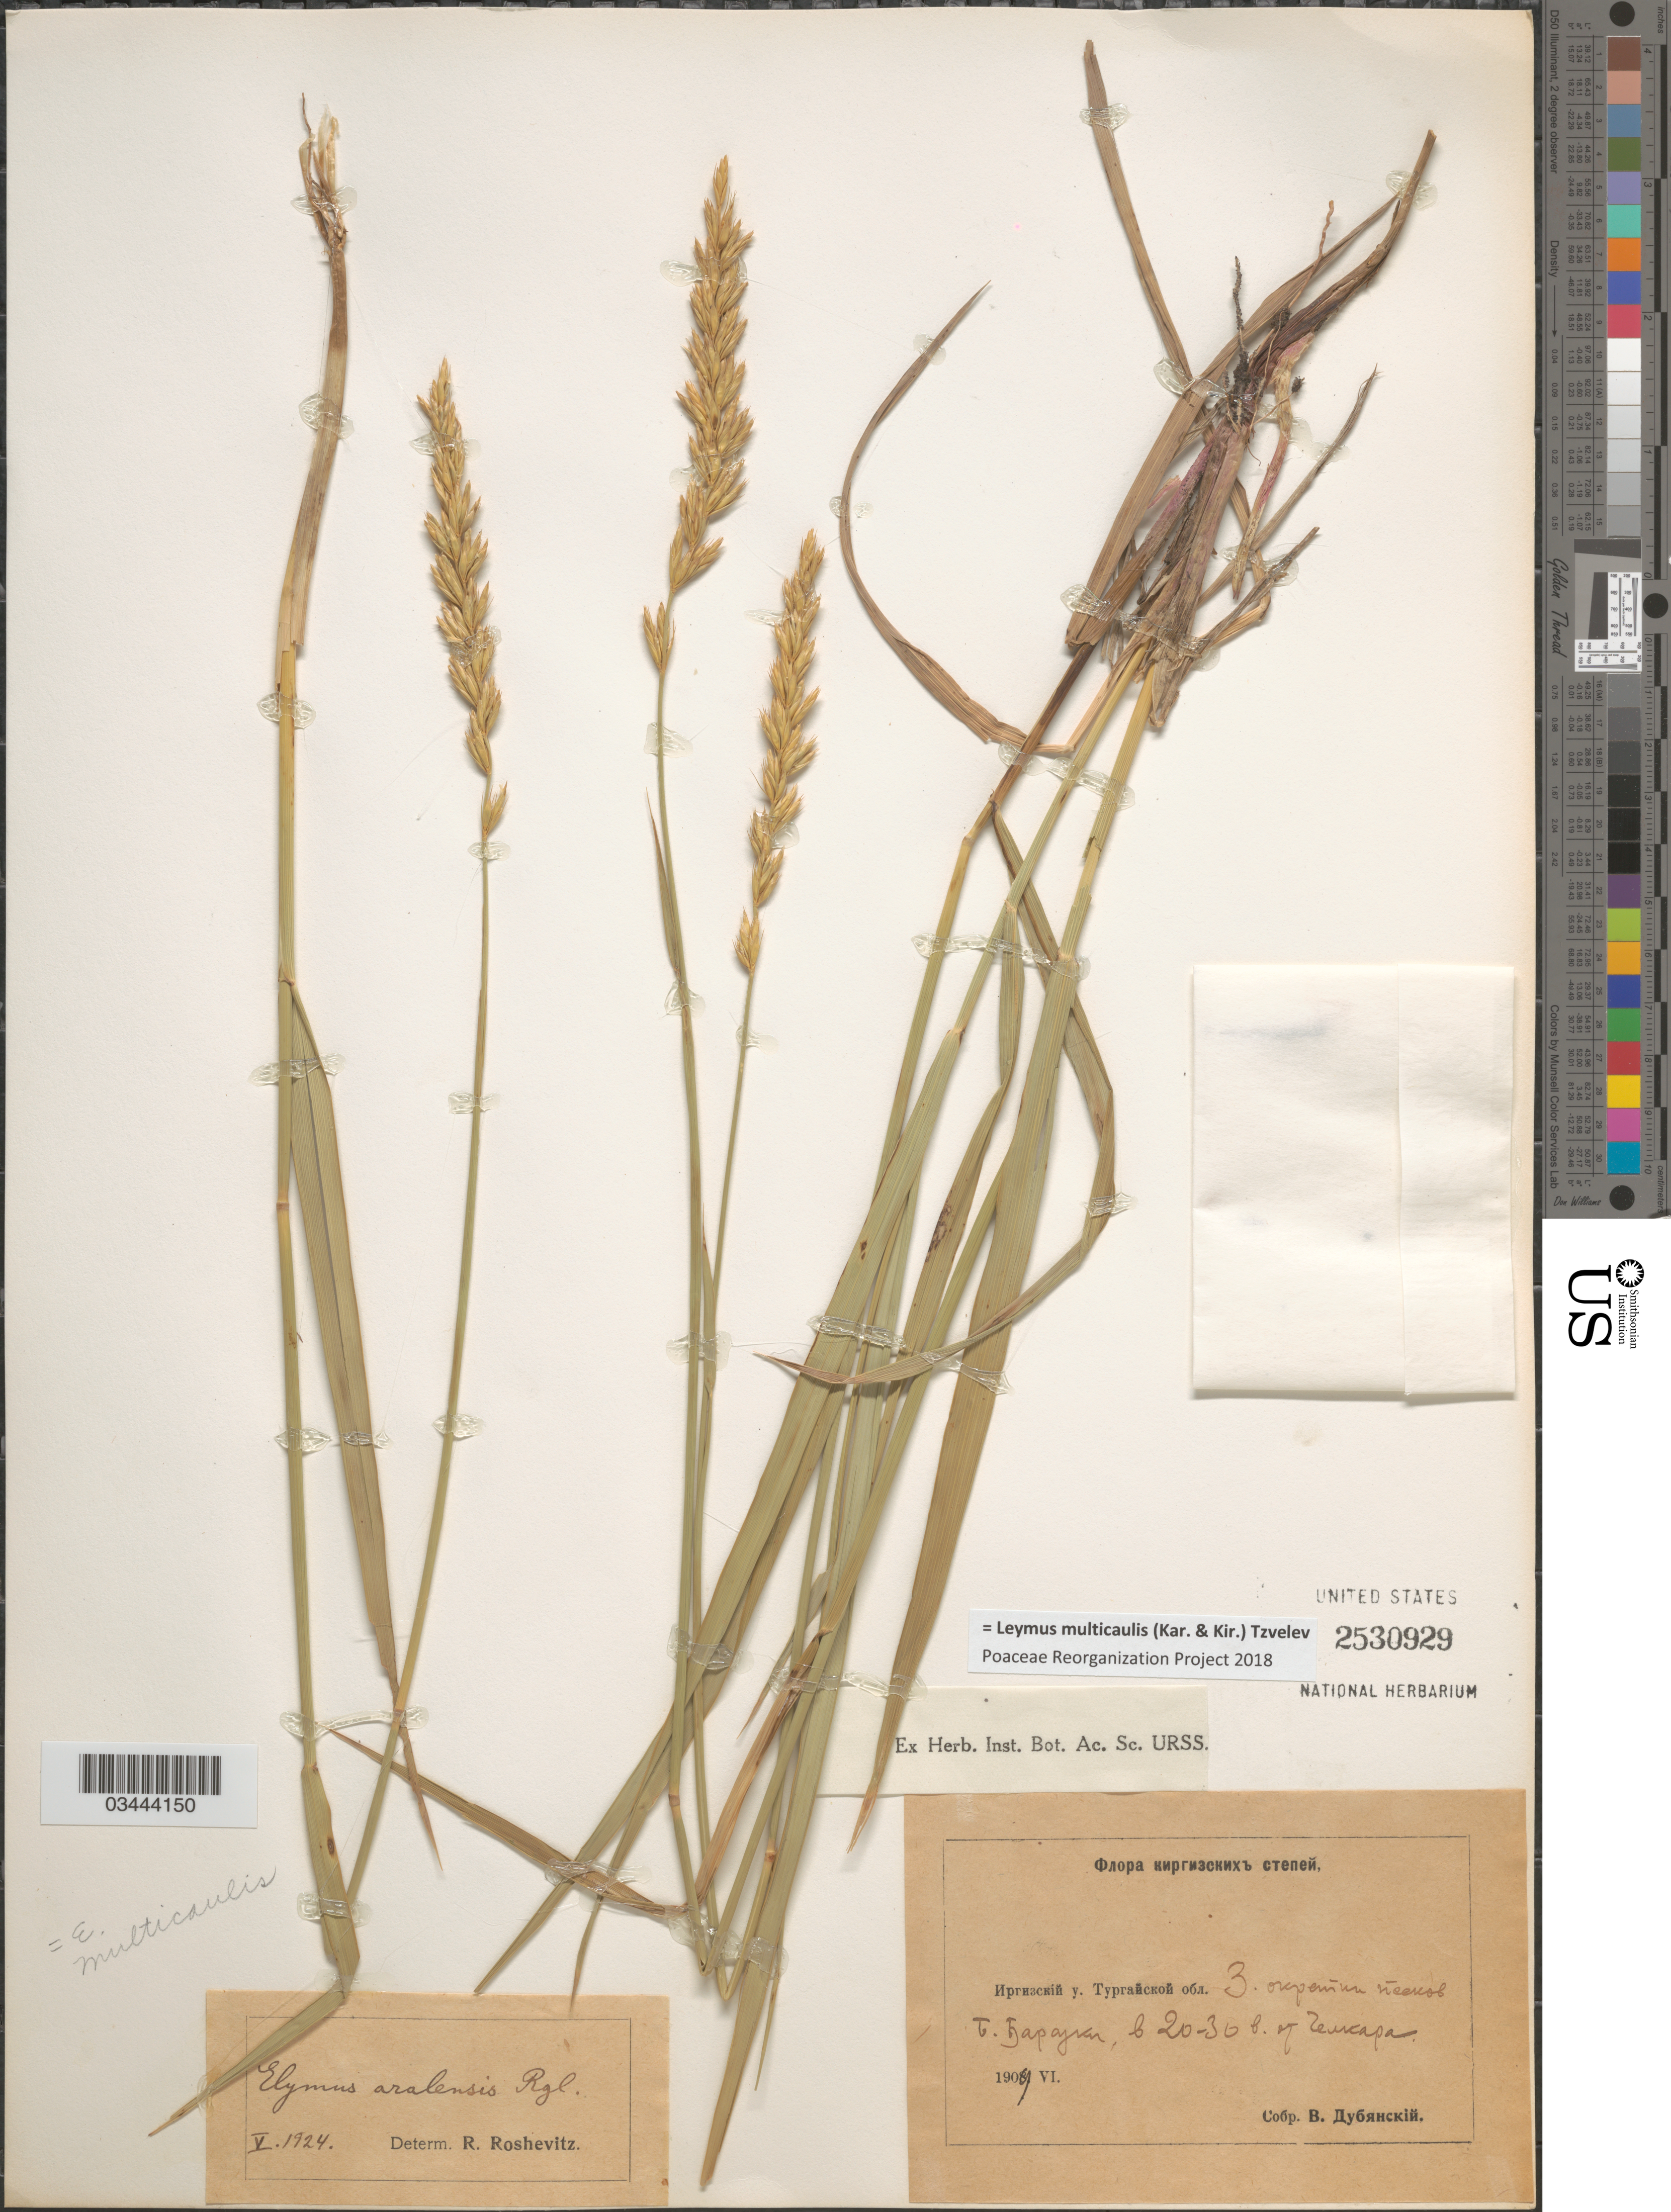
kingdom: Plantae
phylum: Tracheophyta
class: Liliopsida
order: Poales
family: Poaceae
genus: Leymus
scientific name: Leymus multicaulis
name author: (Kar. & Kir.) Tzvelev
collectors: V. Dubyanskiy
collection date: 1909-06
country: Kazakhstan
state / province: Aqtobe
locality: Ulken Borsyq Desert, 21-32 km from Chelkar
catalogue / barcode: US 2530929